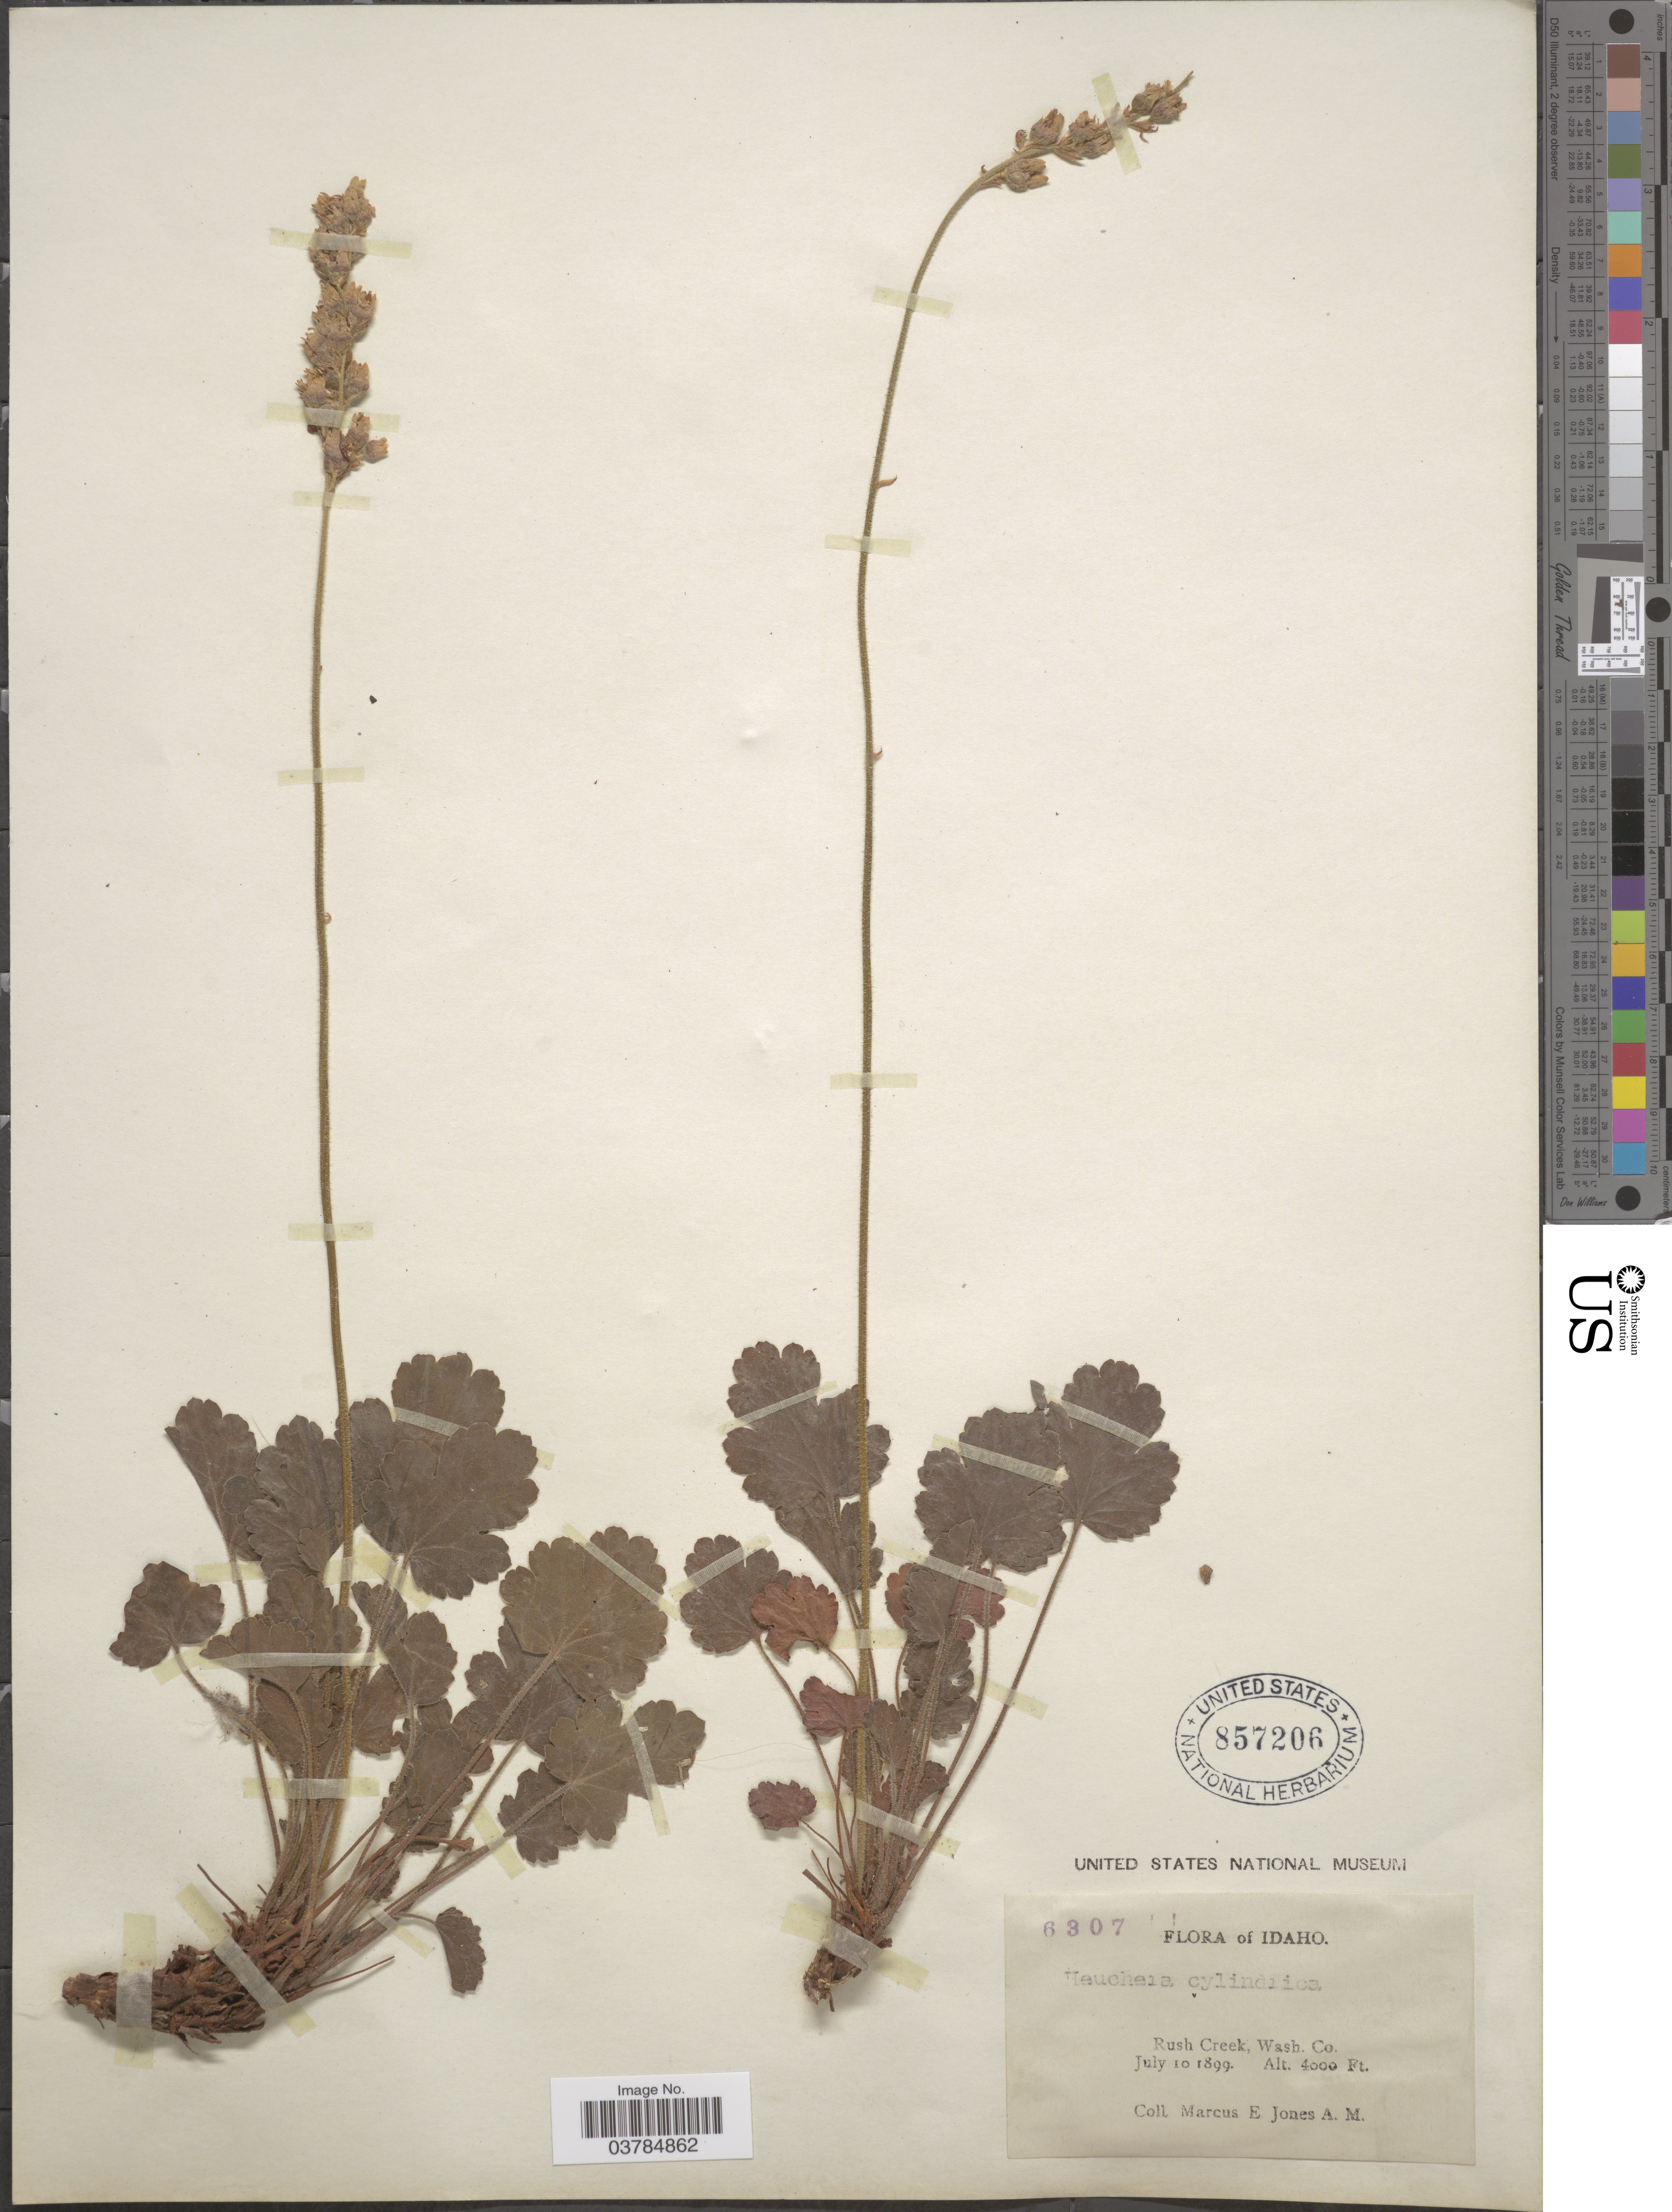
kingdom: Plantae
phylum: Tracheophyta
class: Magnoliopsida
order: Saxifragales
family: Saxifragaceae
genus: Heuchera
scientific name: Heuchera ovalifolia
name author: Torr. & A. Gray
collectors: M. E. Jones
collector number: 6307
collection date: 1899-07-10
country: United States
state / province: Idaho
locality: Rush Creek, Wash Co.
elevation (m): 1219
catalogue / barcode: US 857206